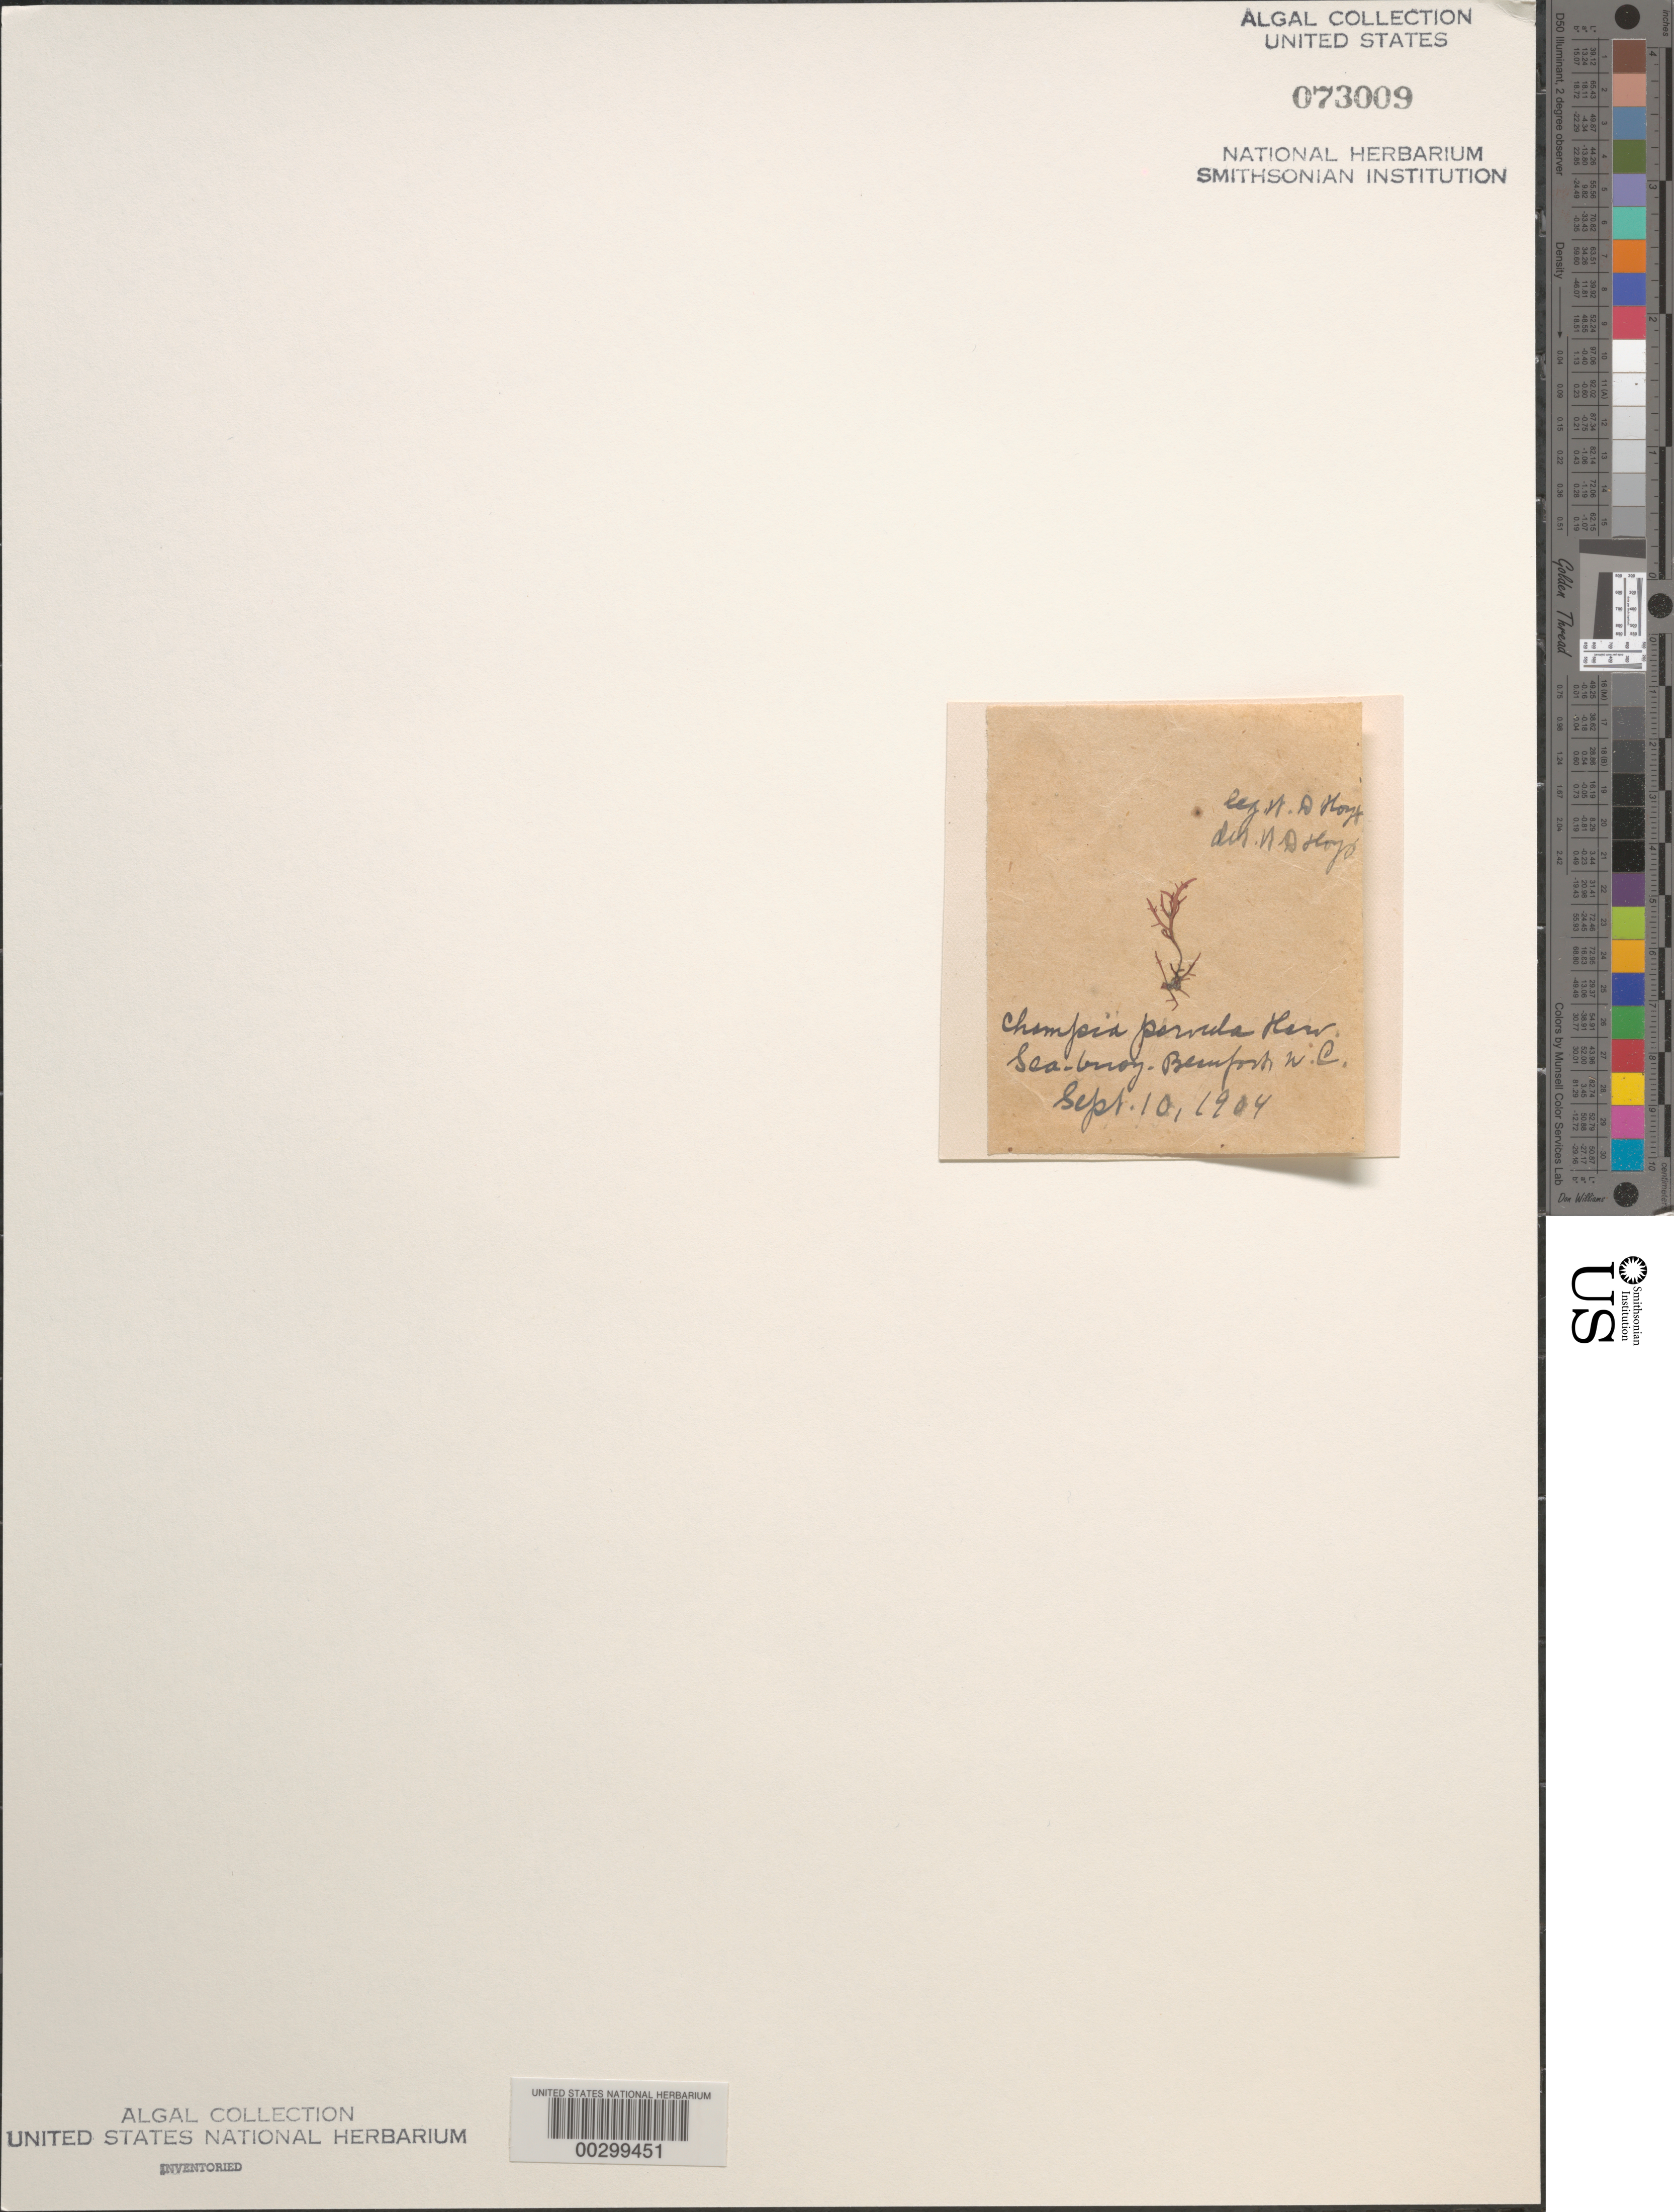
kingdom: Plantae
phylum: Rhodophyta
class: Florideophyceae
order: Rhodymeniales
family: Champiaceae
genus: Champia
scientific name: Champia parvula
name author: (C. Agardh) Harv.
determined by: Hoyt, W. D.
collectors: W. D. Hoyt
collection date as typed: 10 Sep 1904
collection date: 1904-09-10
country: United States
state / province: North Carolina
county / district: Carteret County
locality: Beaufort, coral reef 20 miles offshore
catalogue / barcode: US 73009